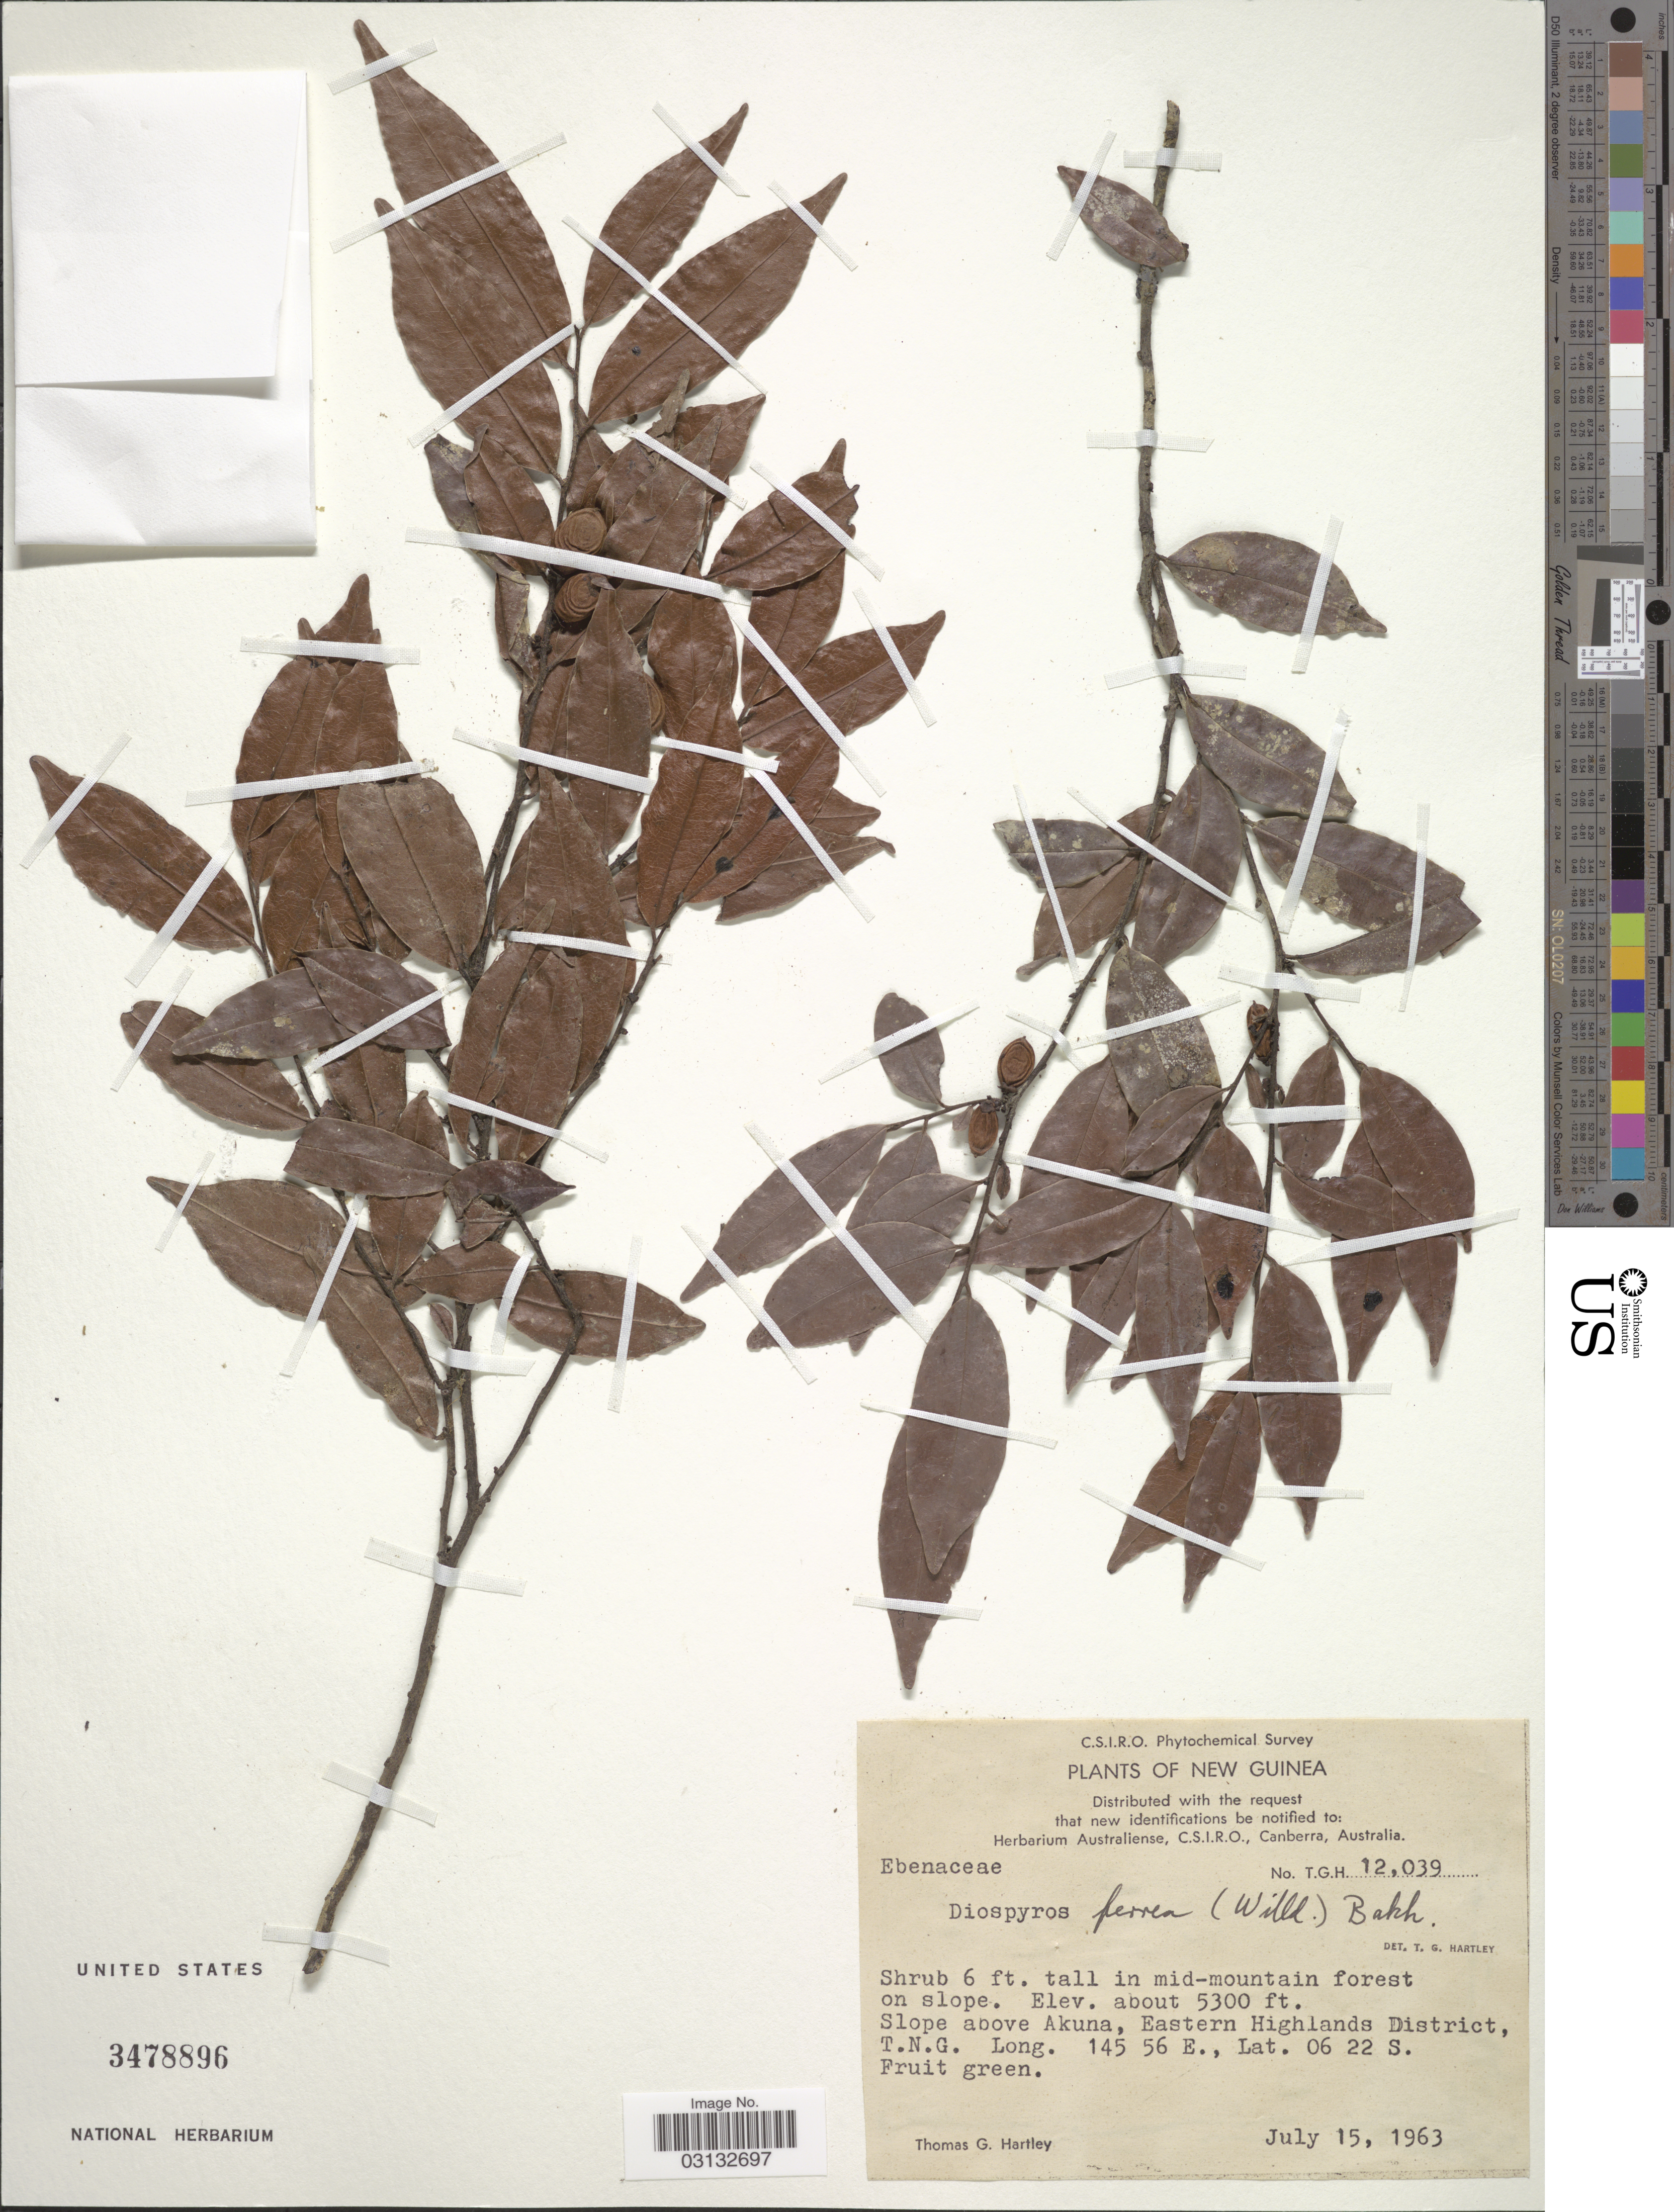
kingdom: Plantae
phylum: Tracheophyta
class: Magnoliopsida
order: Ericales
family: Ebenaceae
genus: Diospyros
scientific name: Diospyros ferrea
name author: (Willd.) Bakh.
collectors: T. Hartley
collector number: TGH12039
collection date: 1963-07-15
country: Papua New Guinea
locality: New Guinea. Slope above Akuna, Eastern Highlands District, T.N.G.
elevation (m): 1615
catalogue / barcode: US 3478896